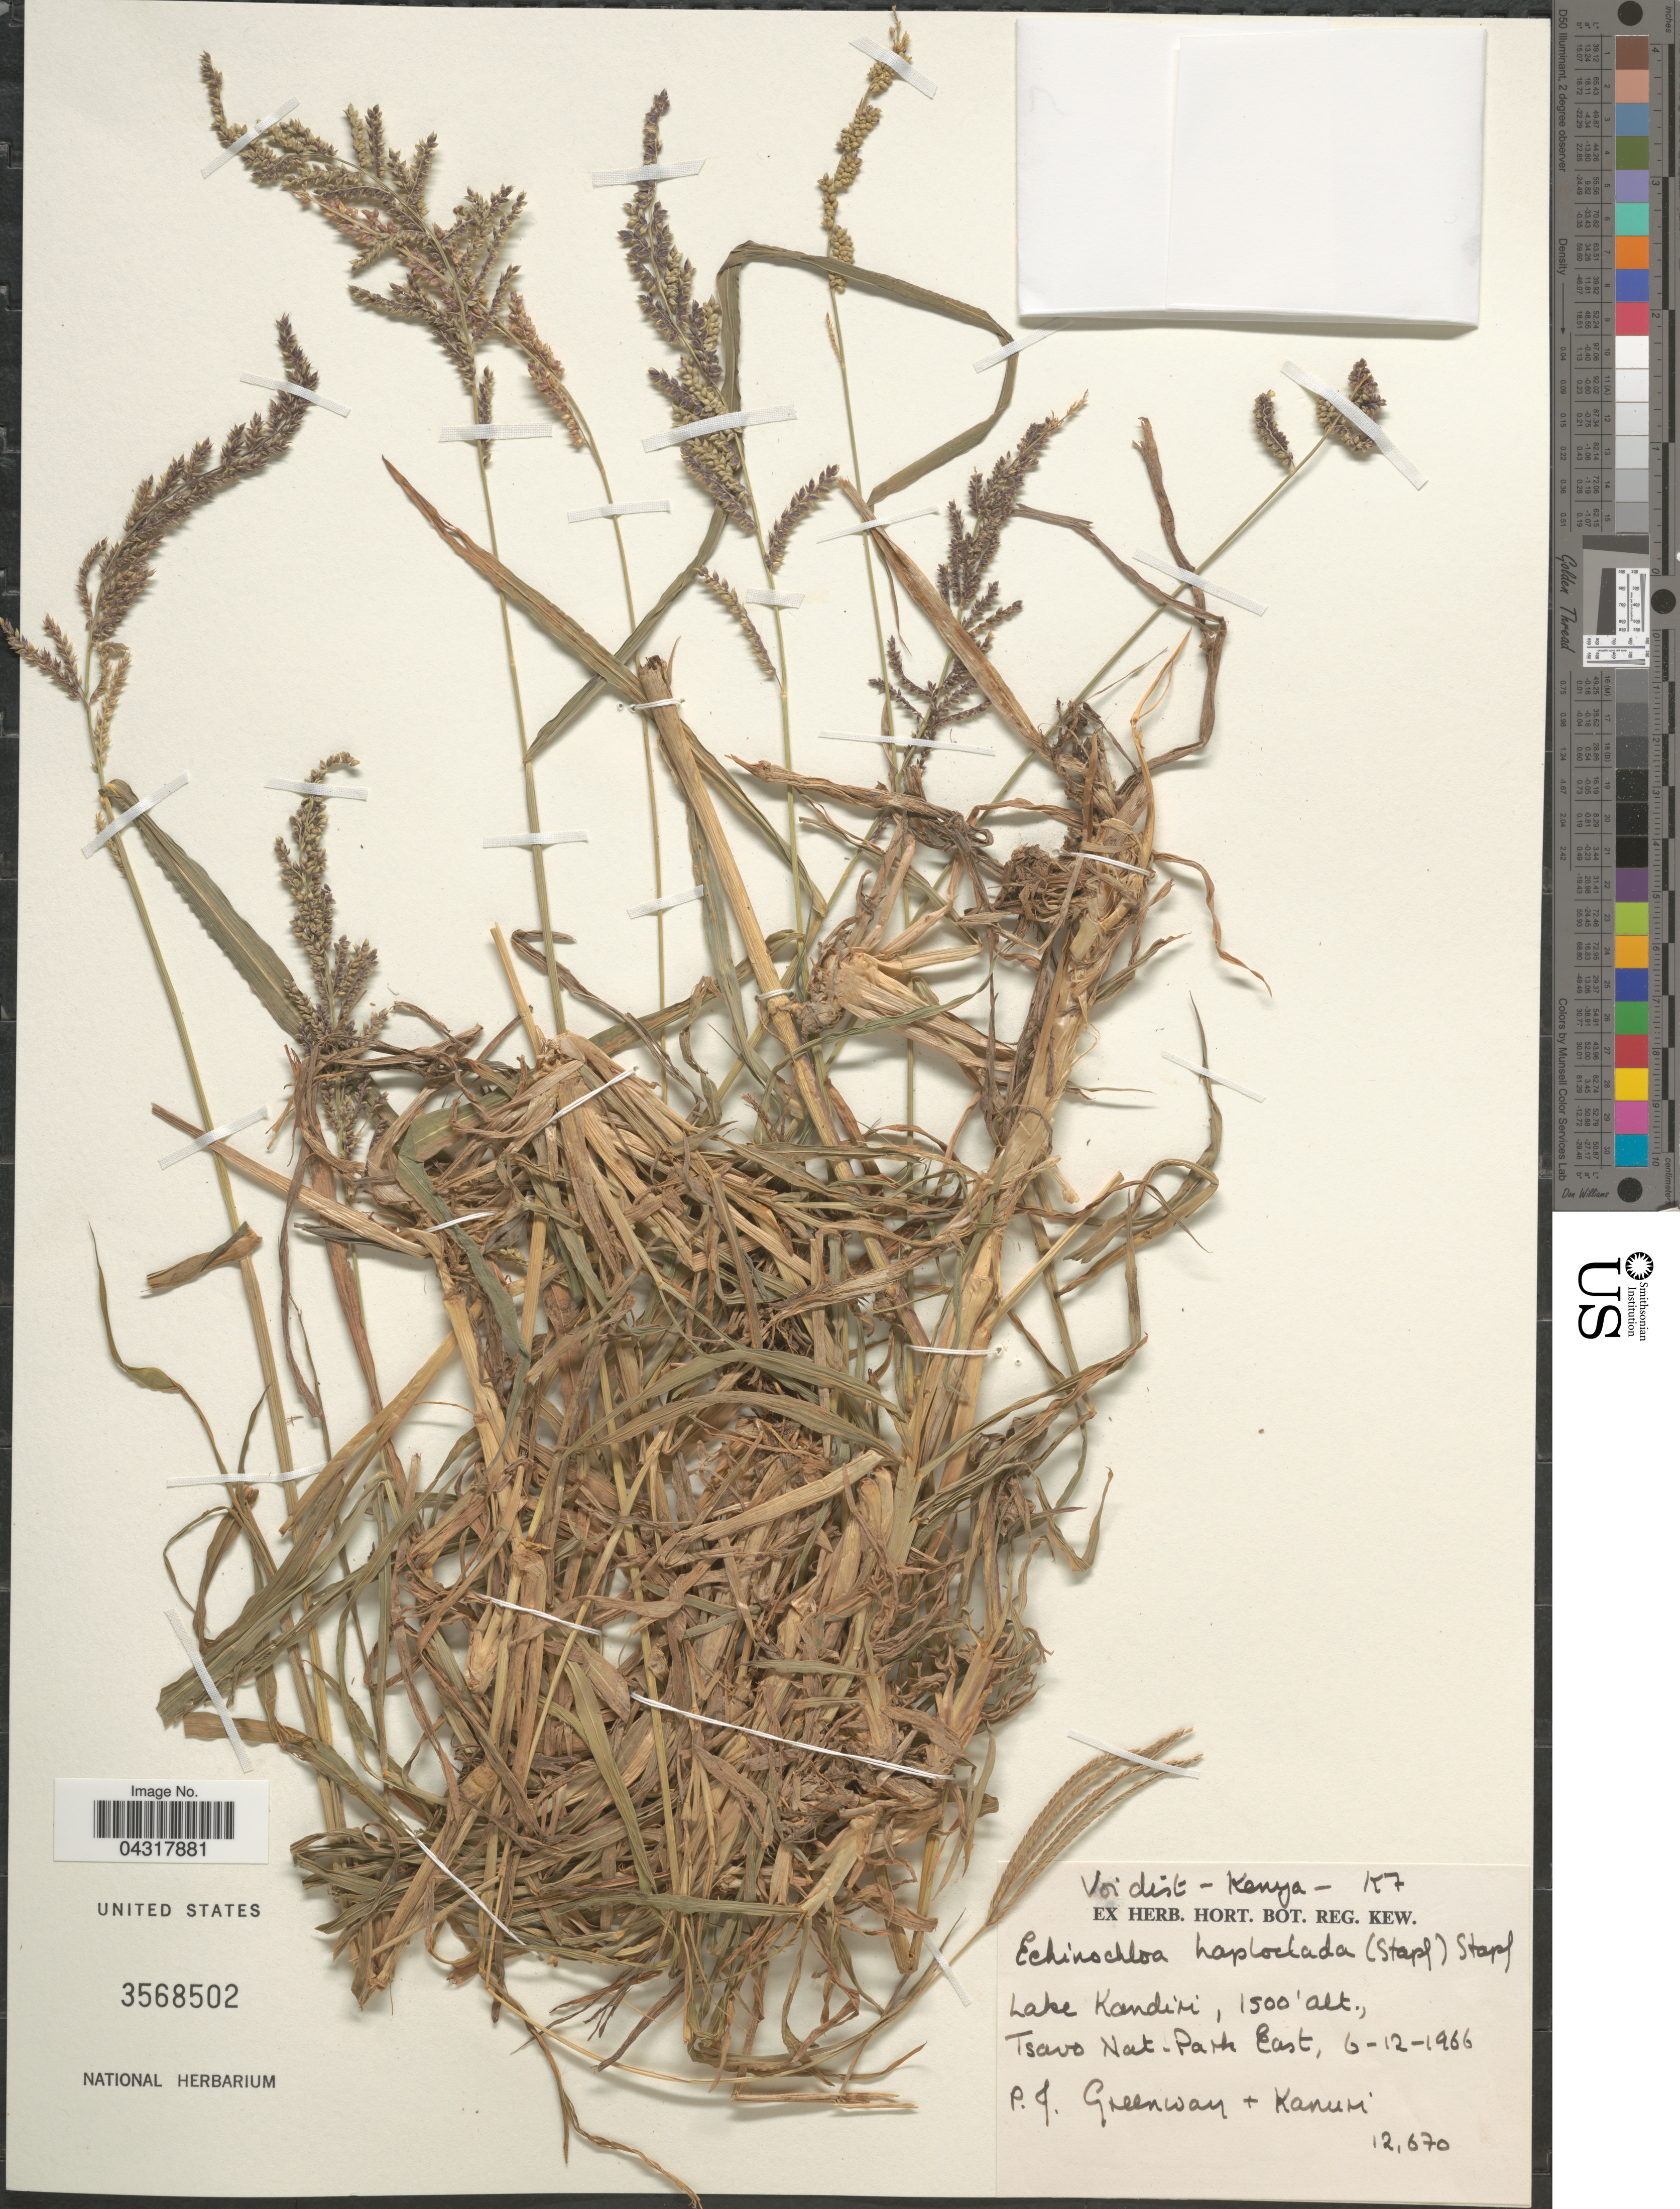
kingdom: Plantae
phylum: Tracheophyta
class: Liliopsida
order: Poales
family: Poaceae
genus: Echinochloa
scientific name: Echinochloa haploclada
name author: (Stapf) Stapf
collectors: P. J. Greenway & -. Kanuri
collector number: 12670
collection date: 1966-12-06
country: Kenya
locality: Voi dist - Kenya - K7. Lake Kandiri. Tsavo Nat. Park East.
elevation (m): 457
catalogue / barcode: US 3568502